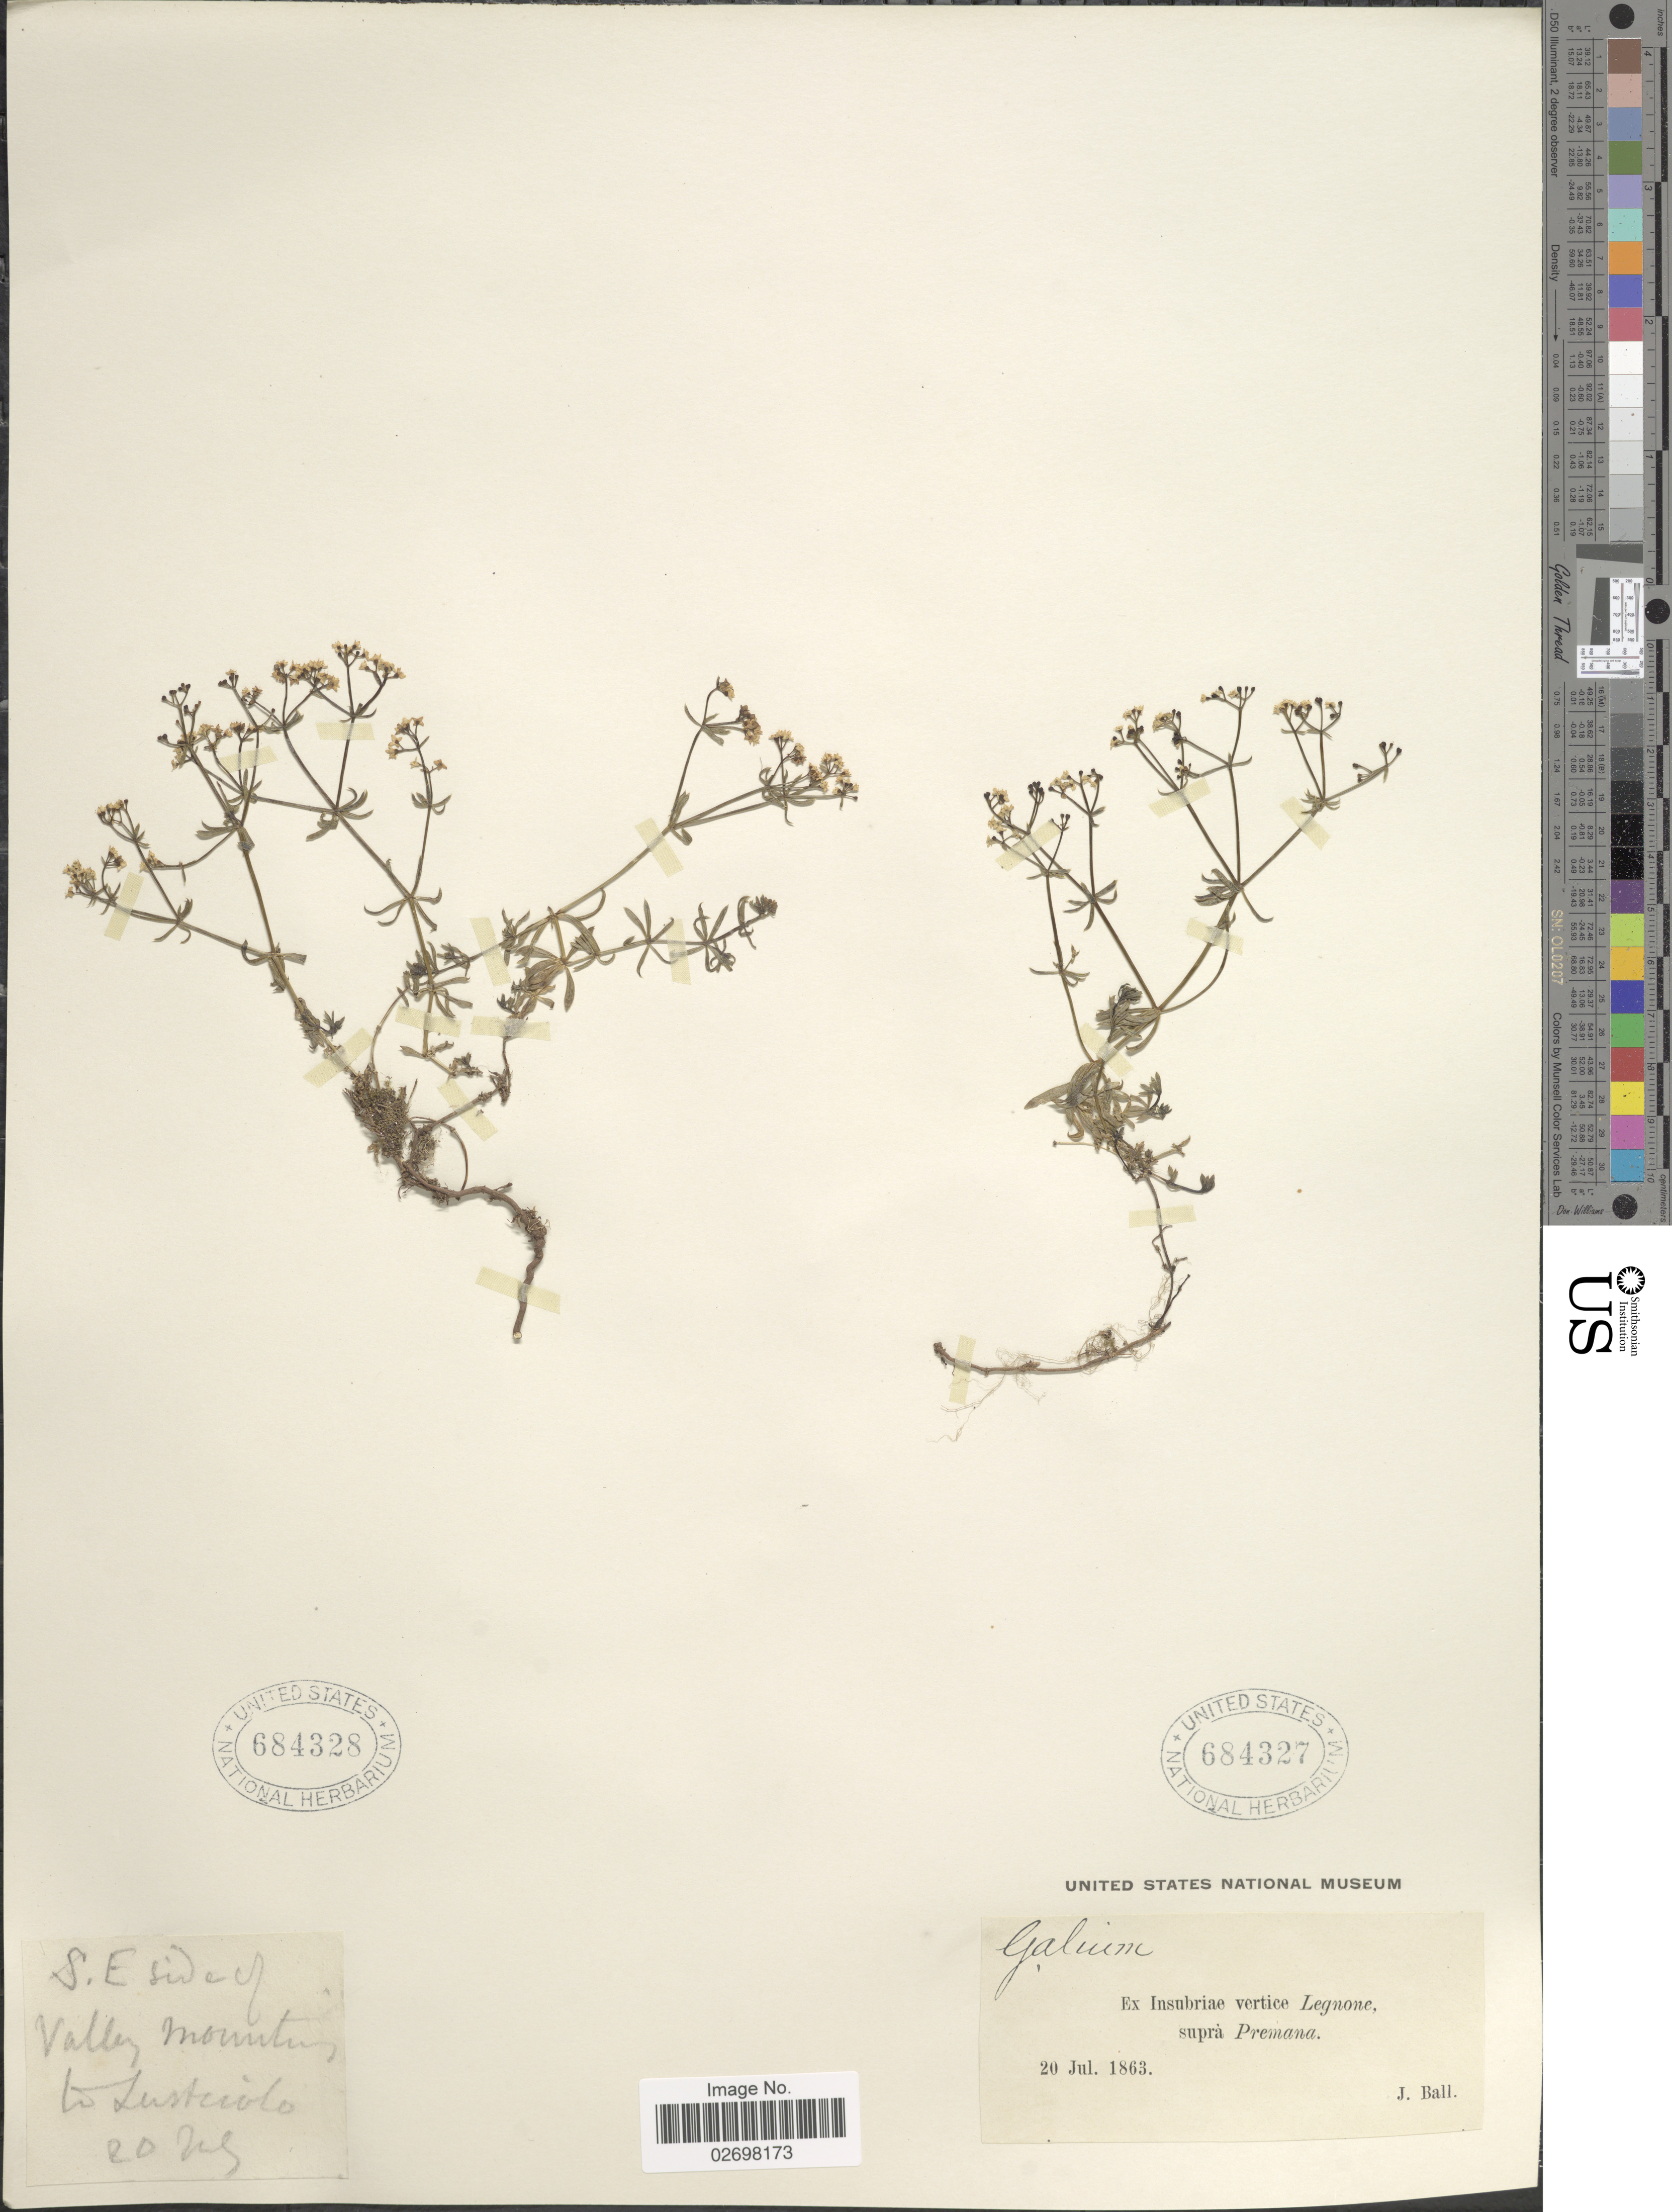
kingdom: Plantae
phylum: Tracheophyta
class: Magnoliopsida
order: Gentianales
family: Rubiaceae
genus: Galium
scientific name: Galium sp.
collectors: J. Ball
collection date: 1863-07-20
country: Italy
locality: Insubriae vertice Legnone, suprá Premana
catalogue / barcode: US 684327